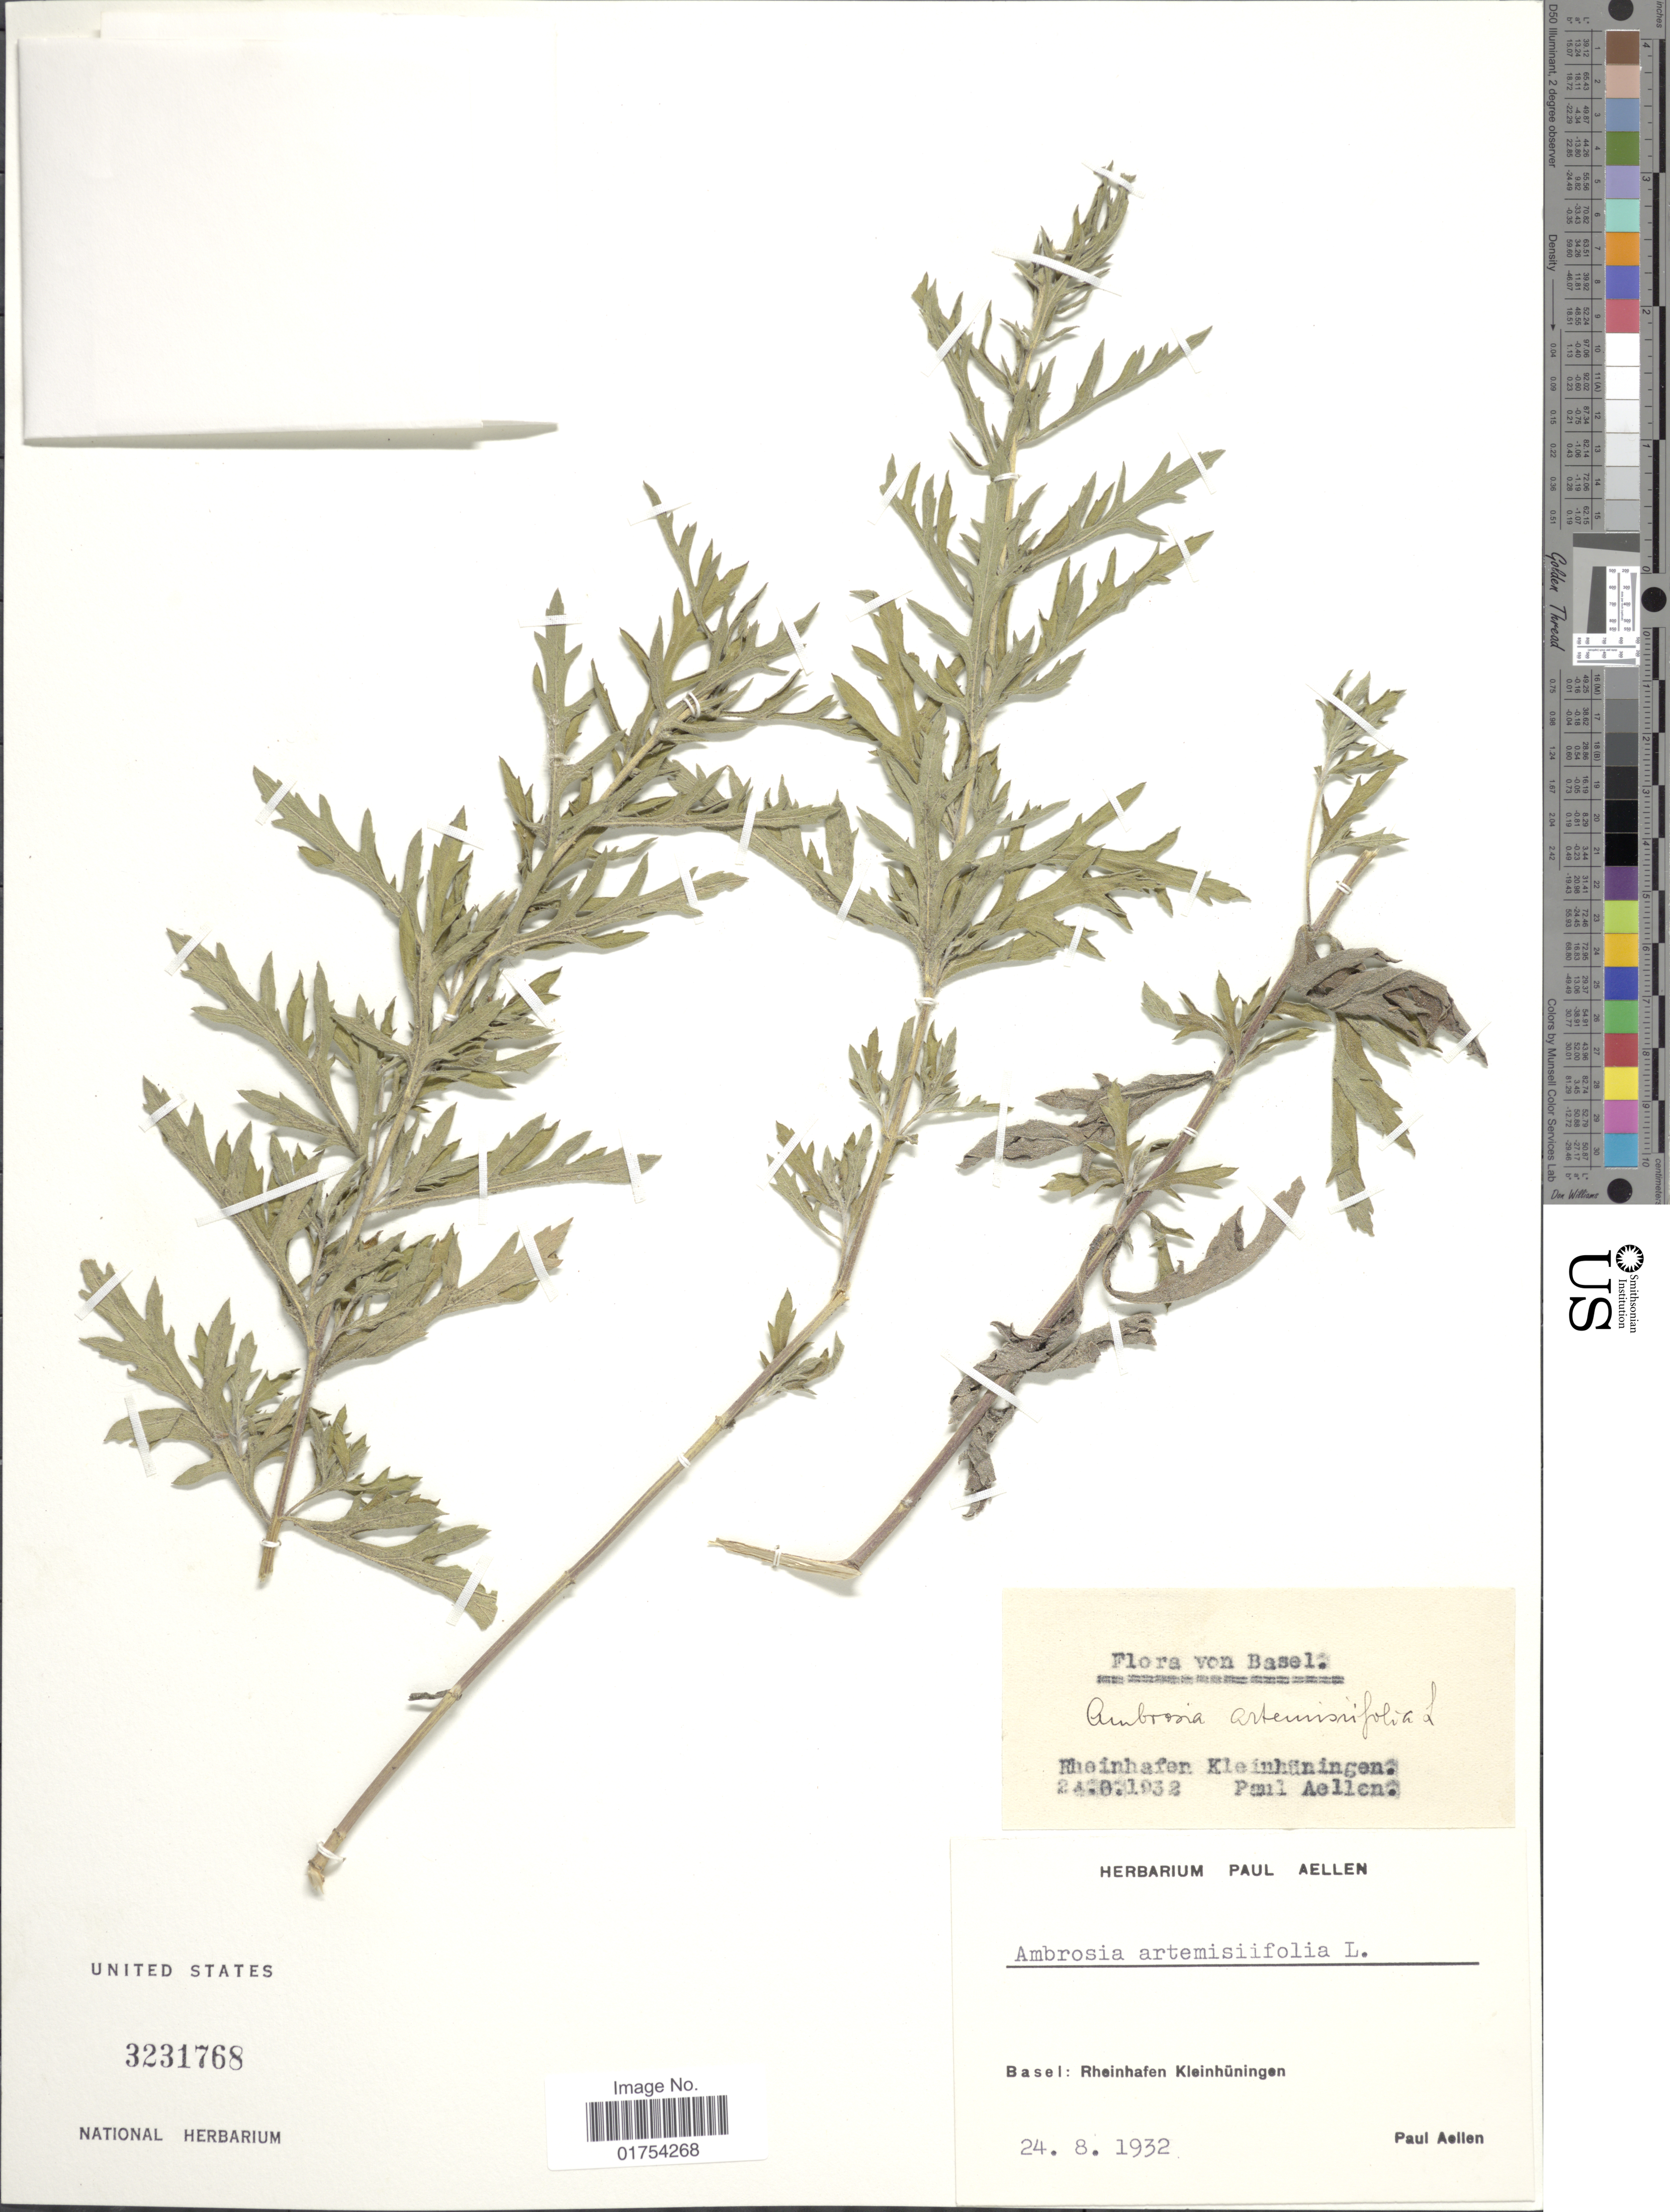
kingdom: Plantae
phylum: Tracheophyta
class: Magnoliopsida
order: Asterales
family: Asteraceae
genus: Ambrosia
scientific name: Ambrosia artemisiifolia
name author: L.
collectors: P. Aellen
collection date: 1932-08-24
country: Switzerland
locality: Basel: Rheinhafen Kleinhuningen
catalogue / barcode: US 3231768